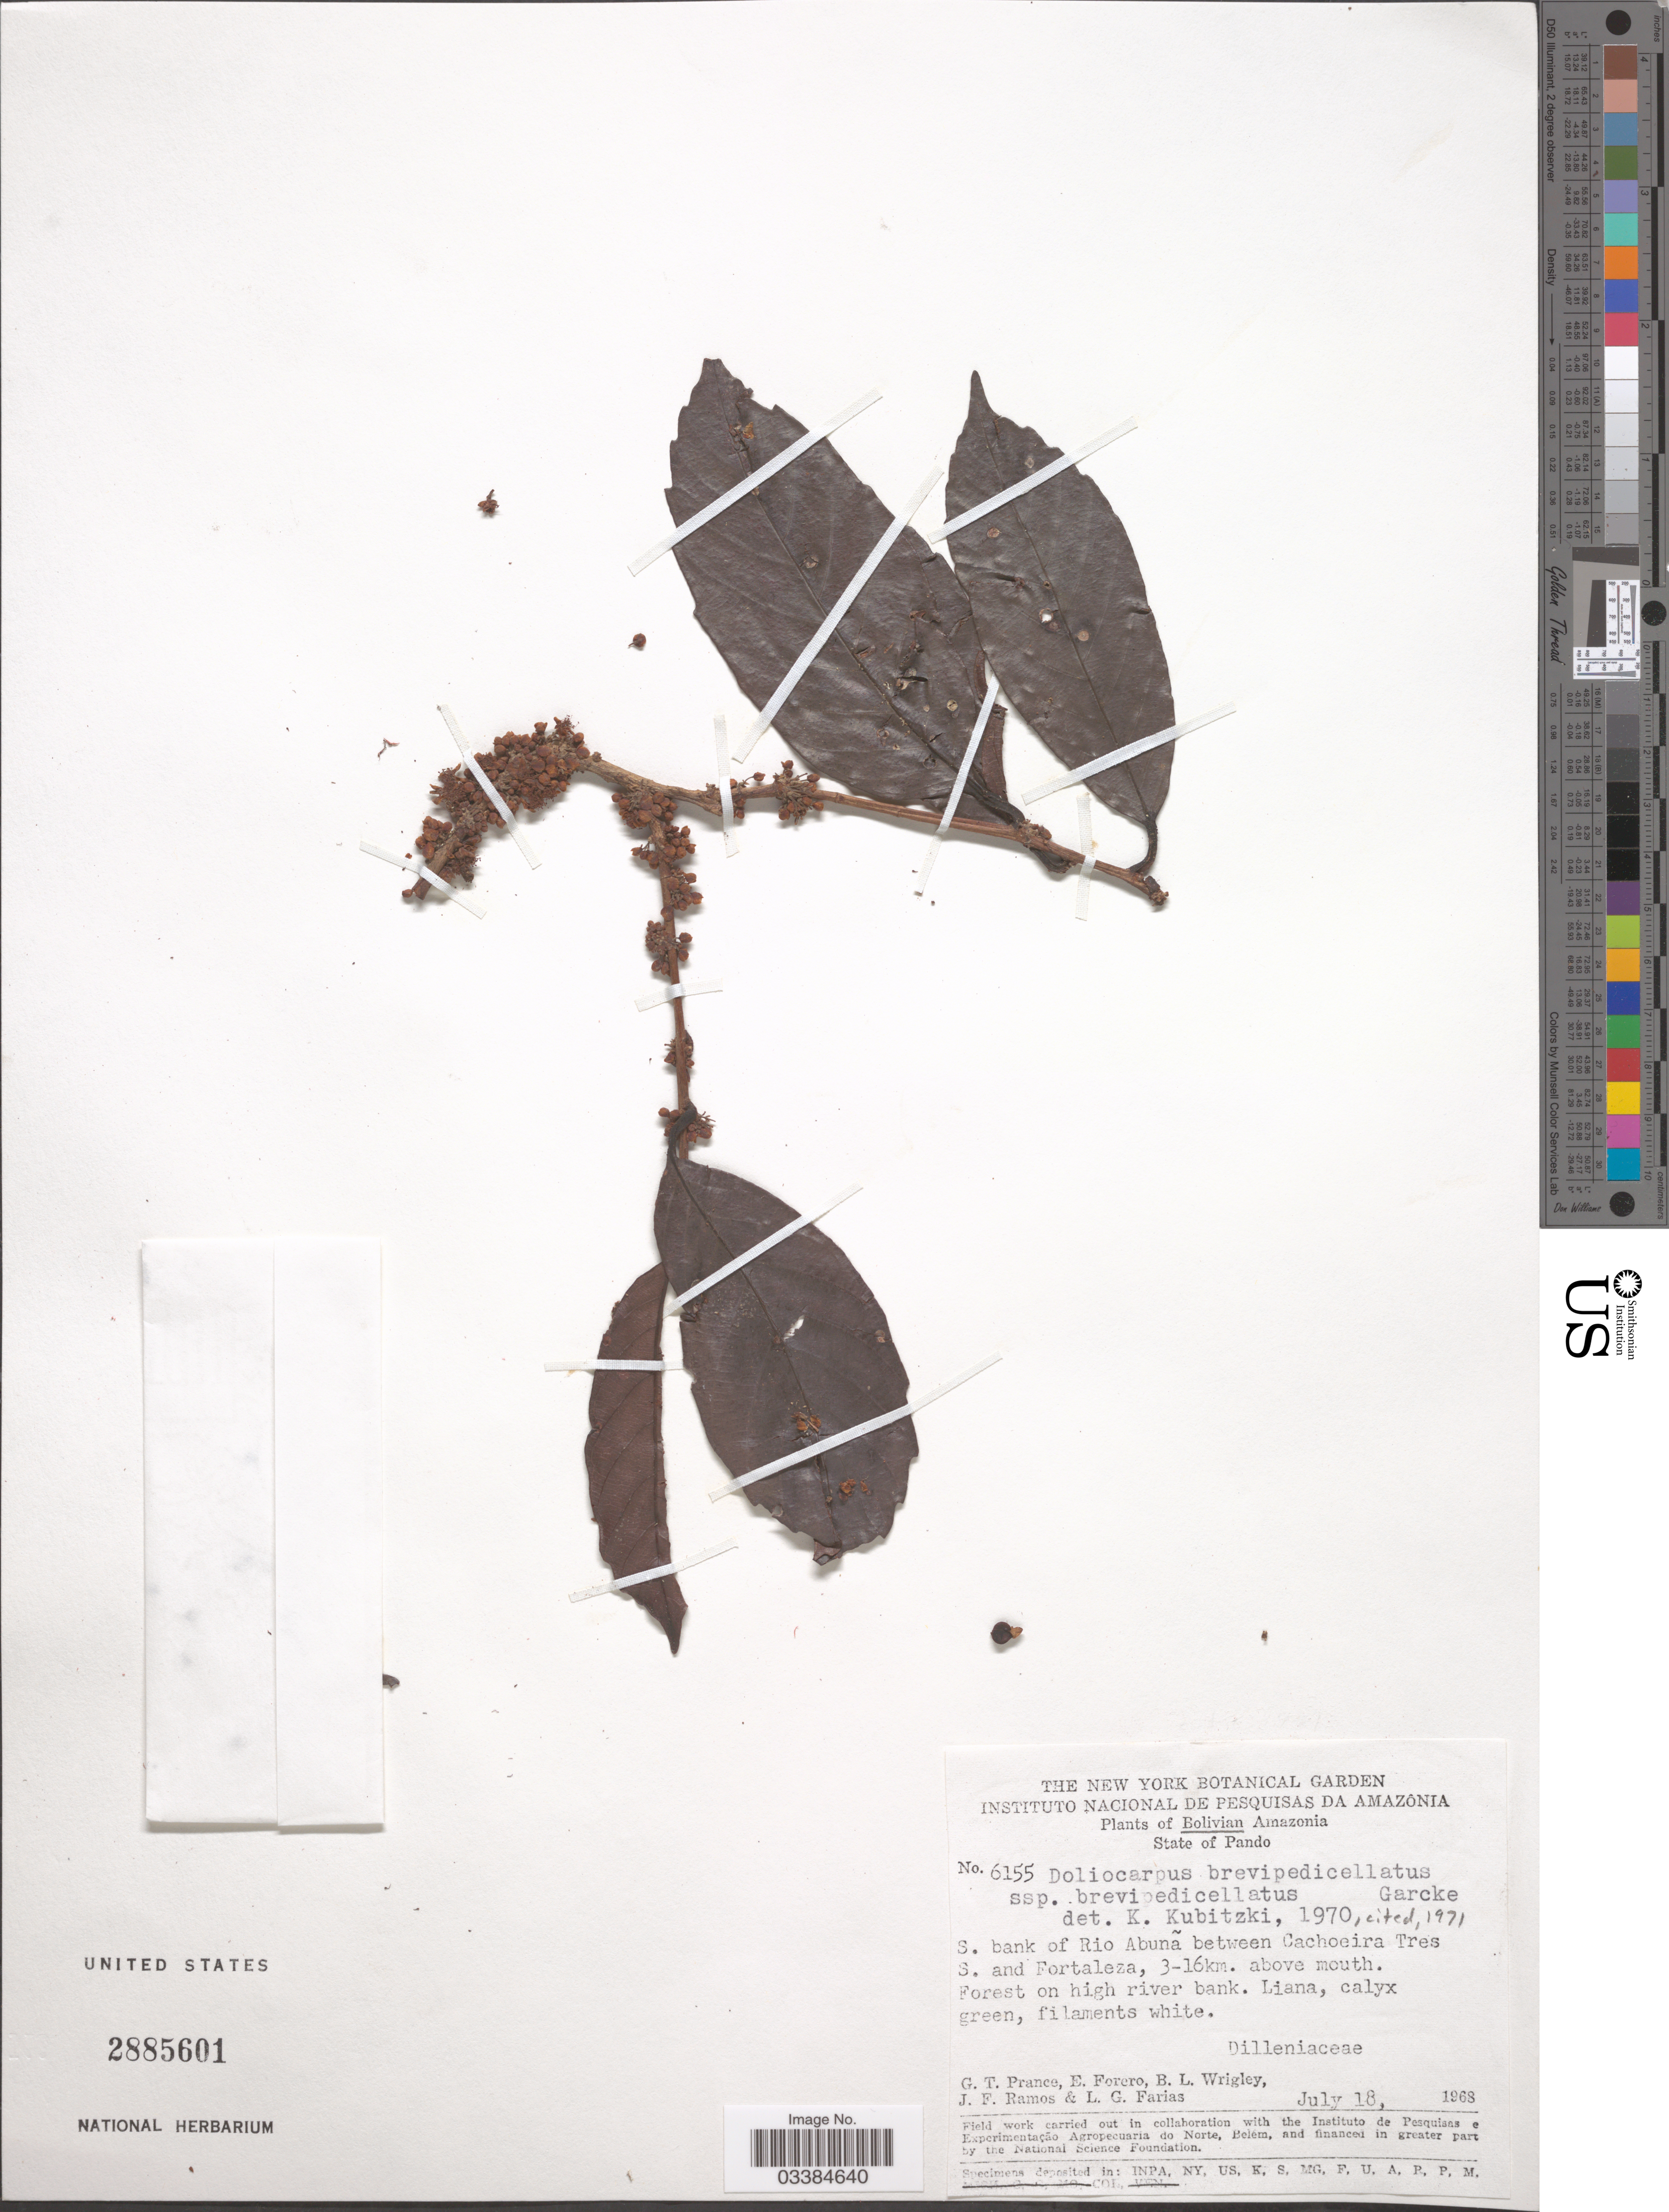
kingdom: Plantae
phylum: Tracheophyta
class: Magnoliopsida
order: Dilleniales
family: Dilleniaceae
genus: Doliocarpus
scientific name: Doliocarpus brevipedicellatus subsp. brevipedicellatus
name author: Garcke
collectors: G. T. Prance, E. Forero, B. L. Wrigley, J. F. Ramos & L. G. Farias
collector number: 6155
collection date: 1968-07-18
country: Bolivia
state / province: Pando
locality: Bolivian Amazonia. S. bank of Rio Abunã between Cachoeira Tres S. and Fortaleza, 3-16 km. above mouth.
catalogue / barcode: US 2885601